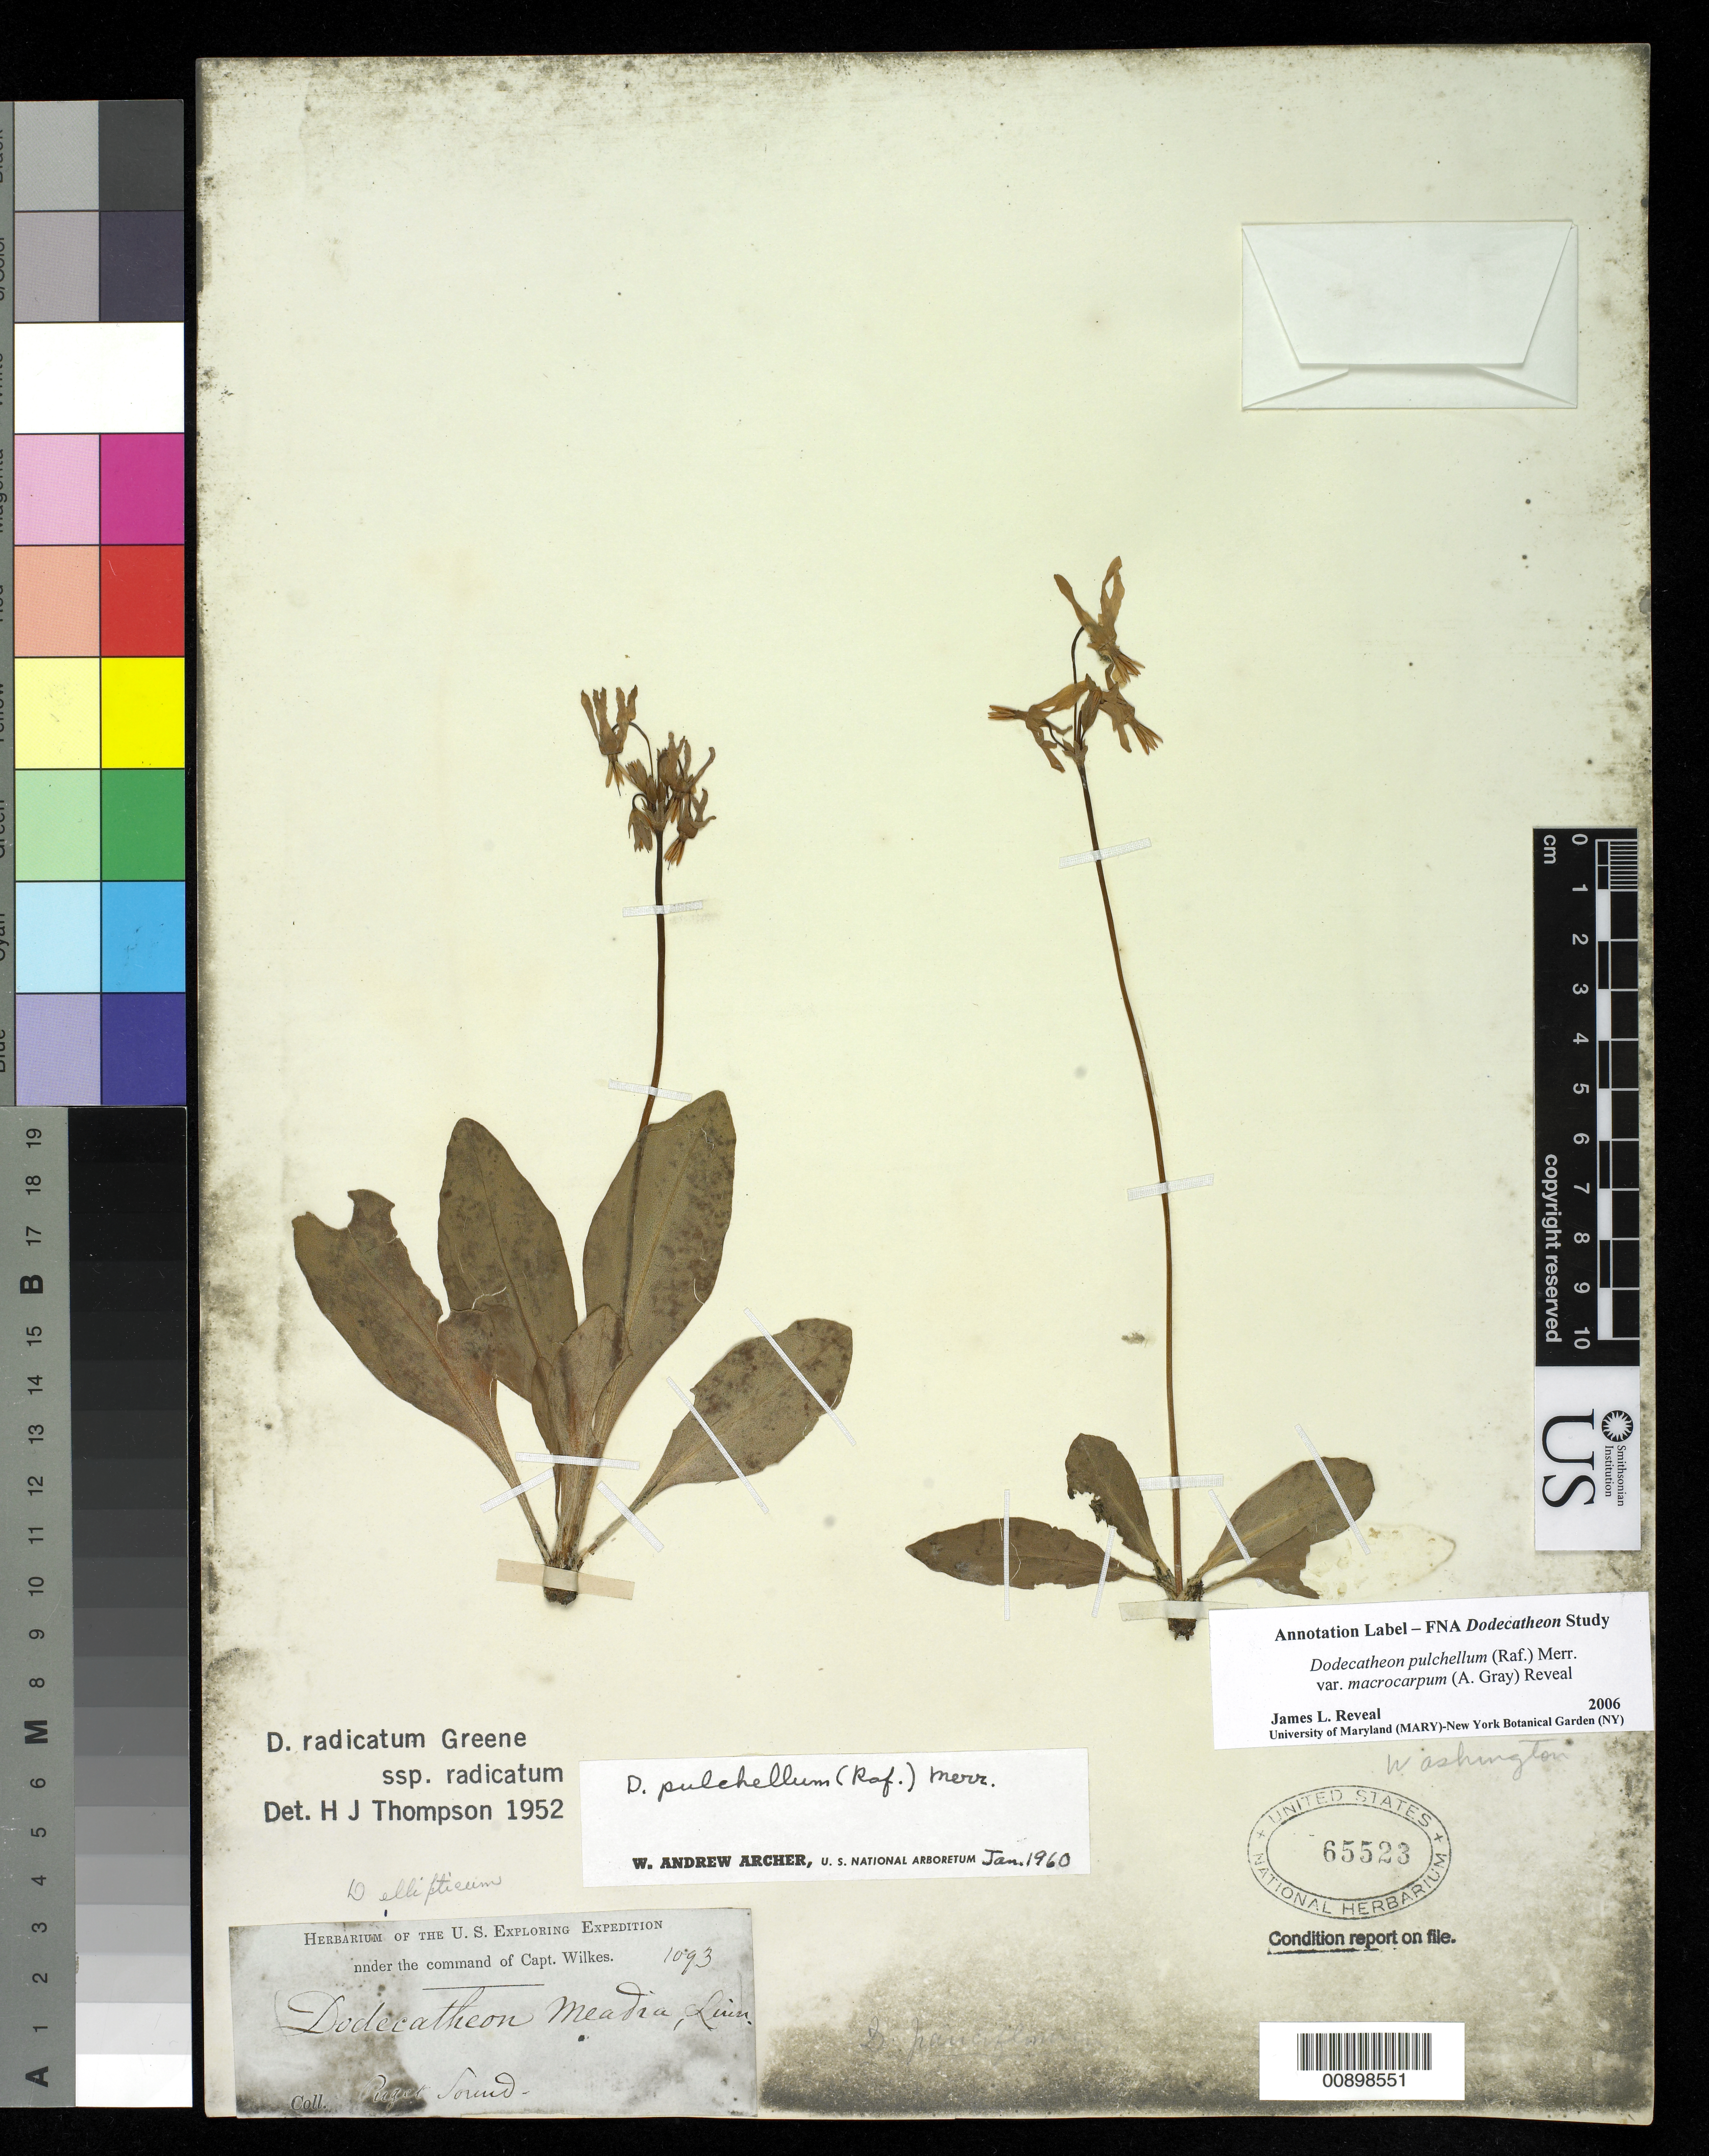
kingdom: Plantae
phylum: Tracheophyta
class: Magnoliopsida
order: Ericales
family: Primulaceae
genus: Dodecatheon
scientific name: Dodecatheon pulchellum var. macrocarpum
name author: (A. Gray) Reveal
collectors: Wilkes Explor. Exped.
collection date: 1838/1842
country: United States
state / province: Washington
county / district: King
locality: Puget Sound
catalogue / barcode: US 65523